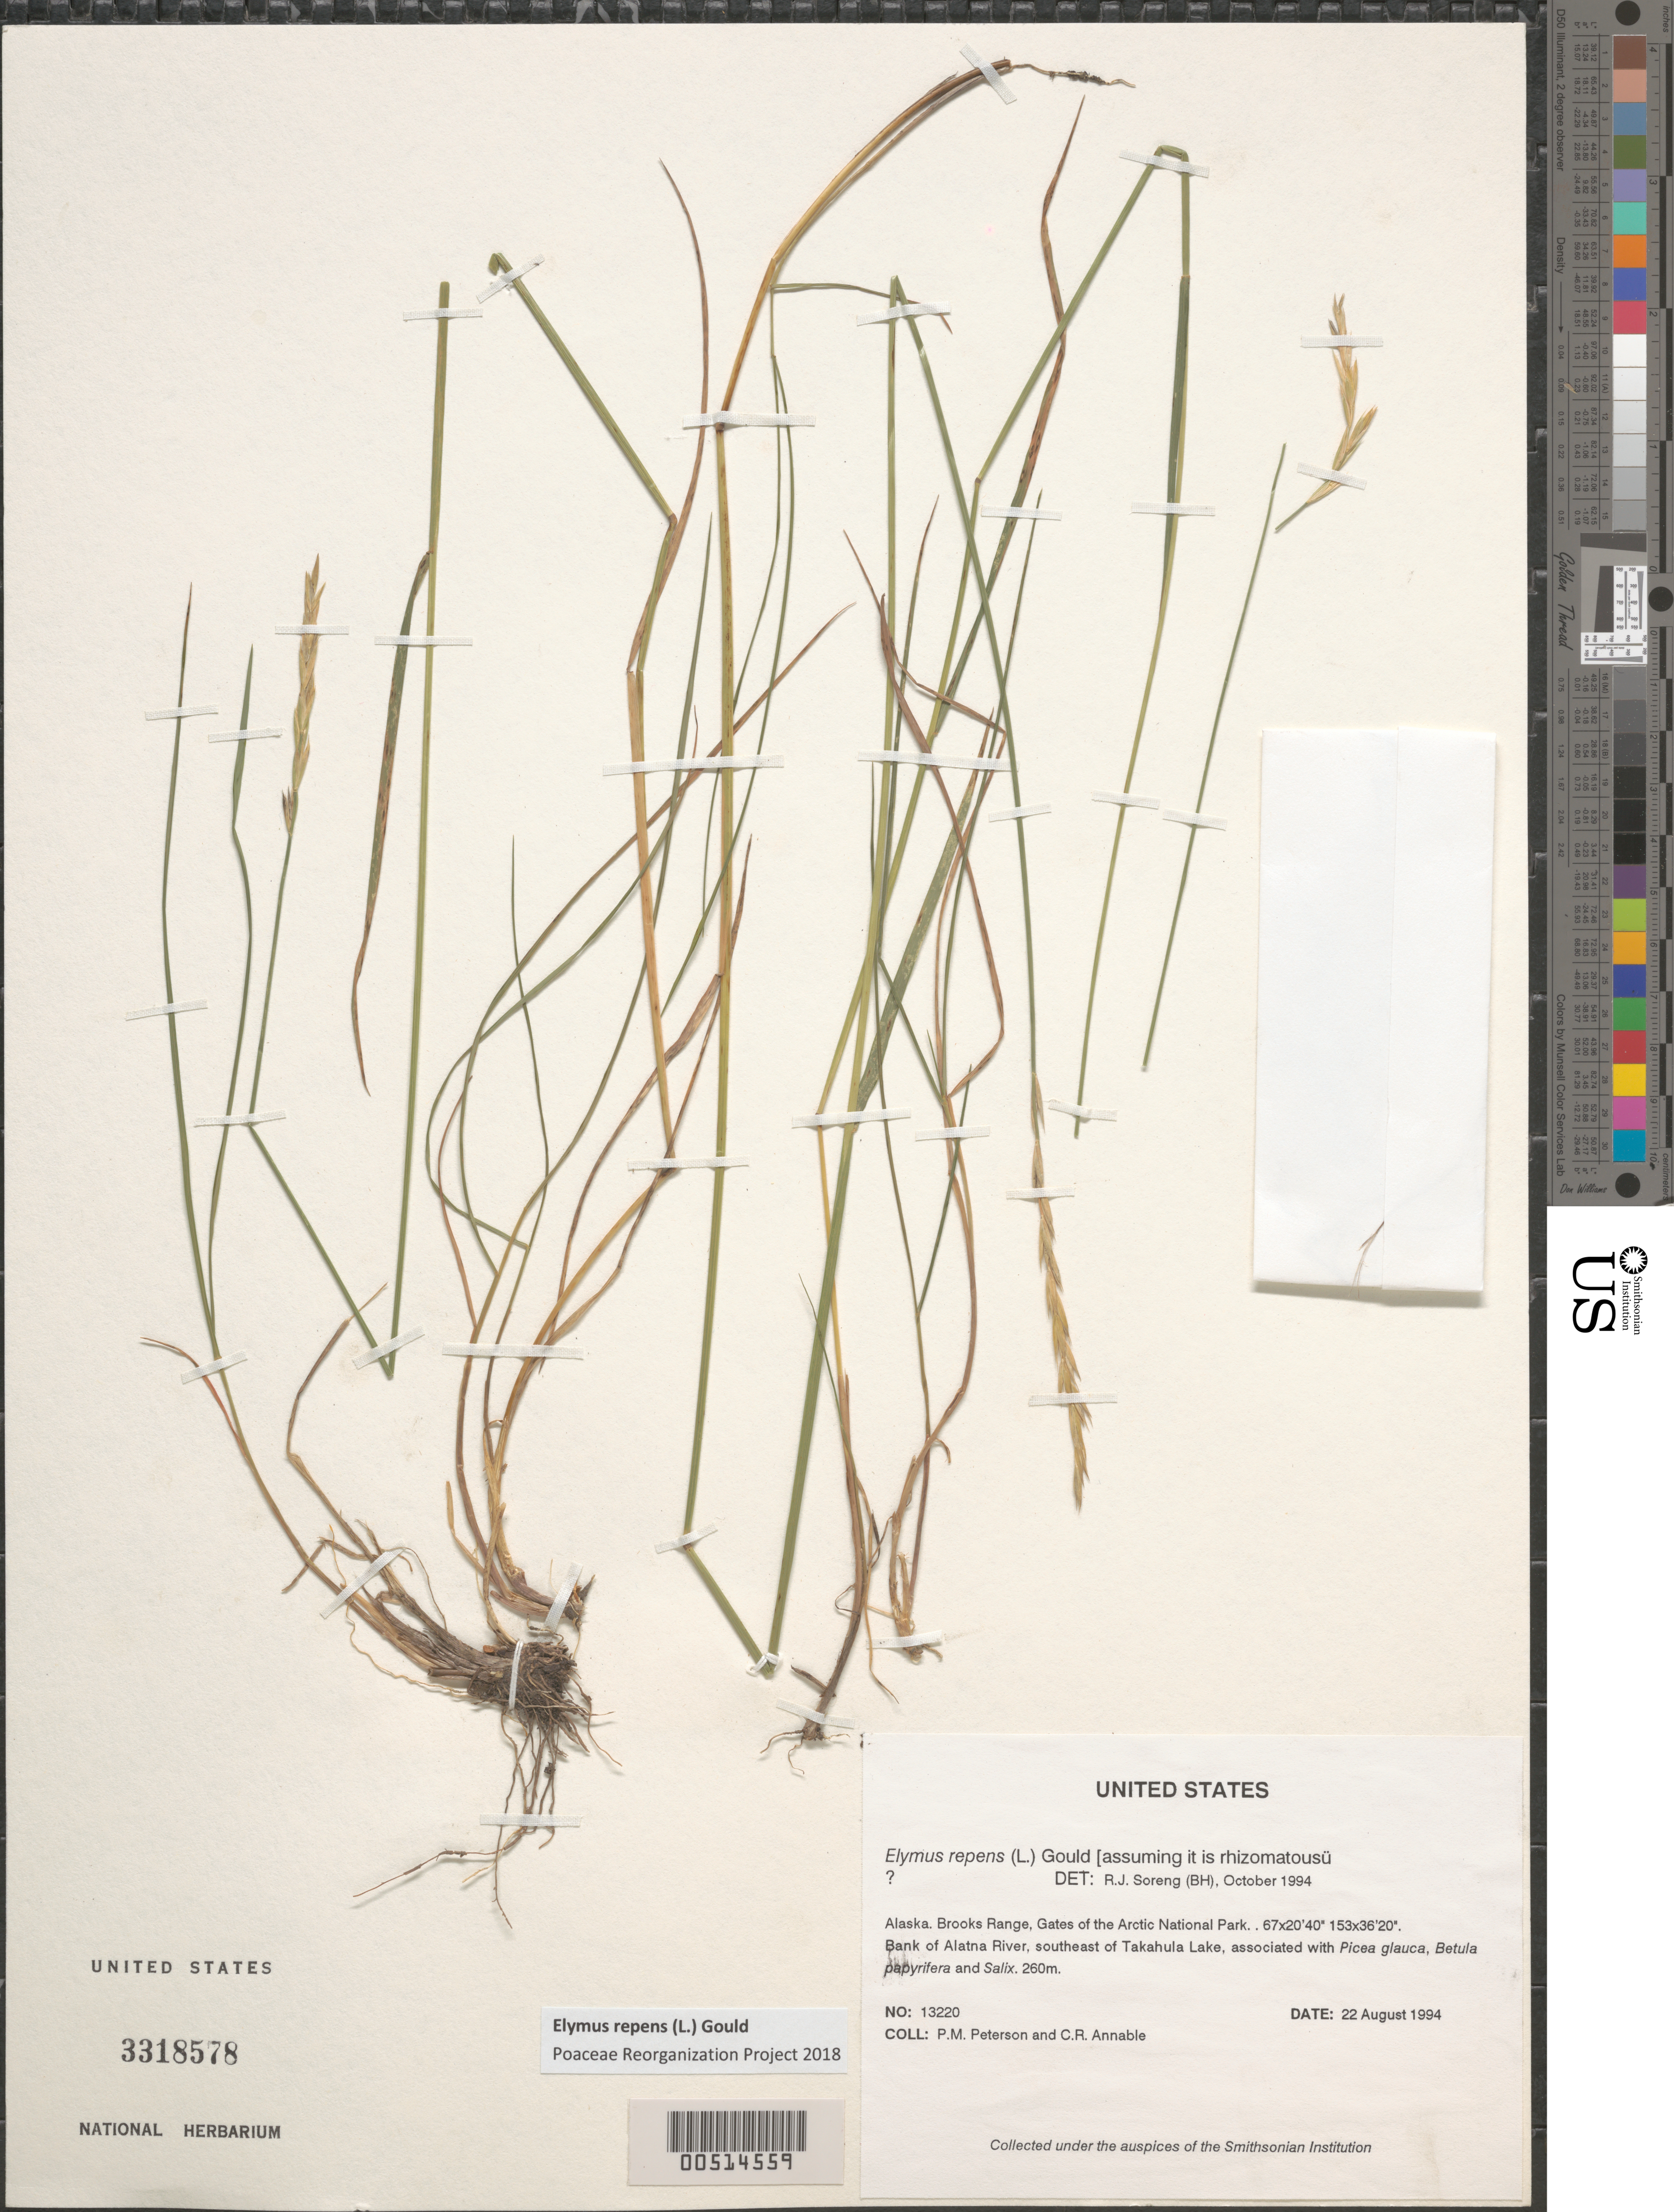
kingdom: Plantae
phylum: Tracheophyta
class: Liliopsida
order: Poales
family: Poaceae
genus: Elymus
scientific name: Elymus repens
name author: (L.) Gould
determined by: Poaceae Reorganization Project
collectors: P. M. Peterson & C. R. Annable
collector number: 13220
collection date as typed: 22 Aug 1994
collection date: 1994-08-22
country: United States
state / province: Alaska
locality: Brooks Range, Gates of the Arctic National Park.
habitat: Bank of Alatna River, southeast of Takahula Lake, associated with {Picea glauca}, {Betula papyrifera} and {Salix}.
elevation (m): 260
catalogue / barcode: US 3318578